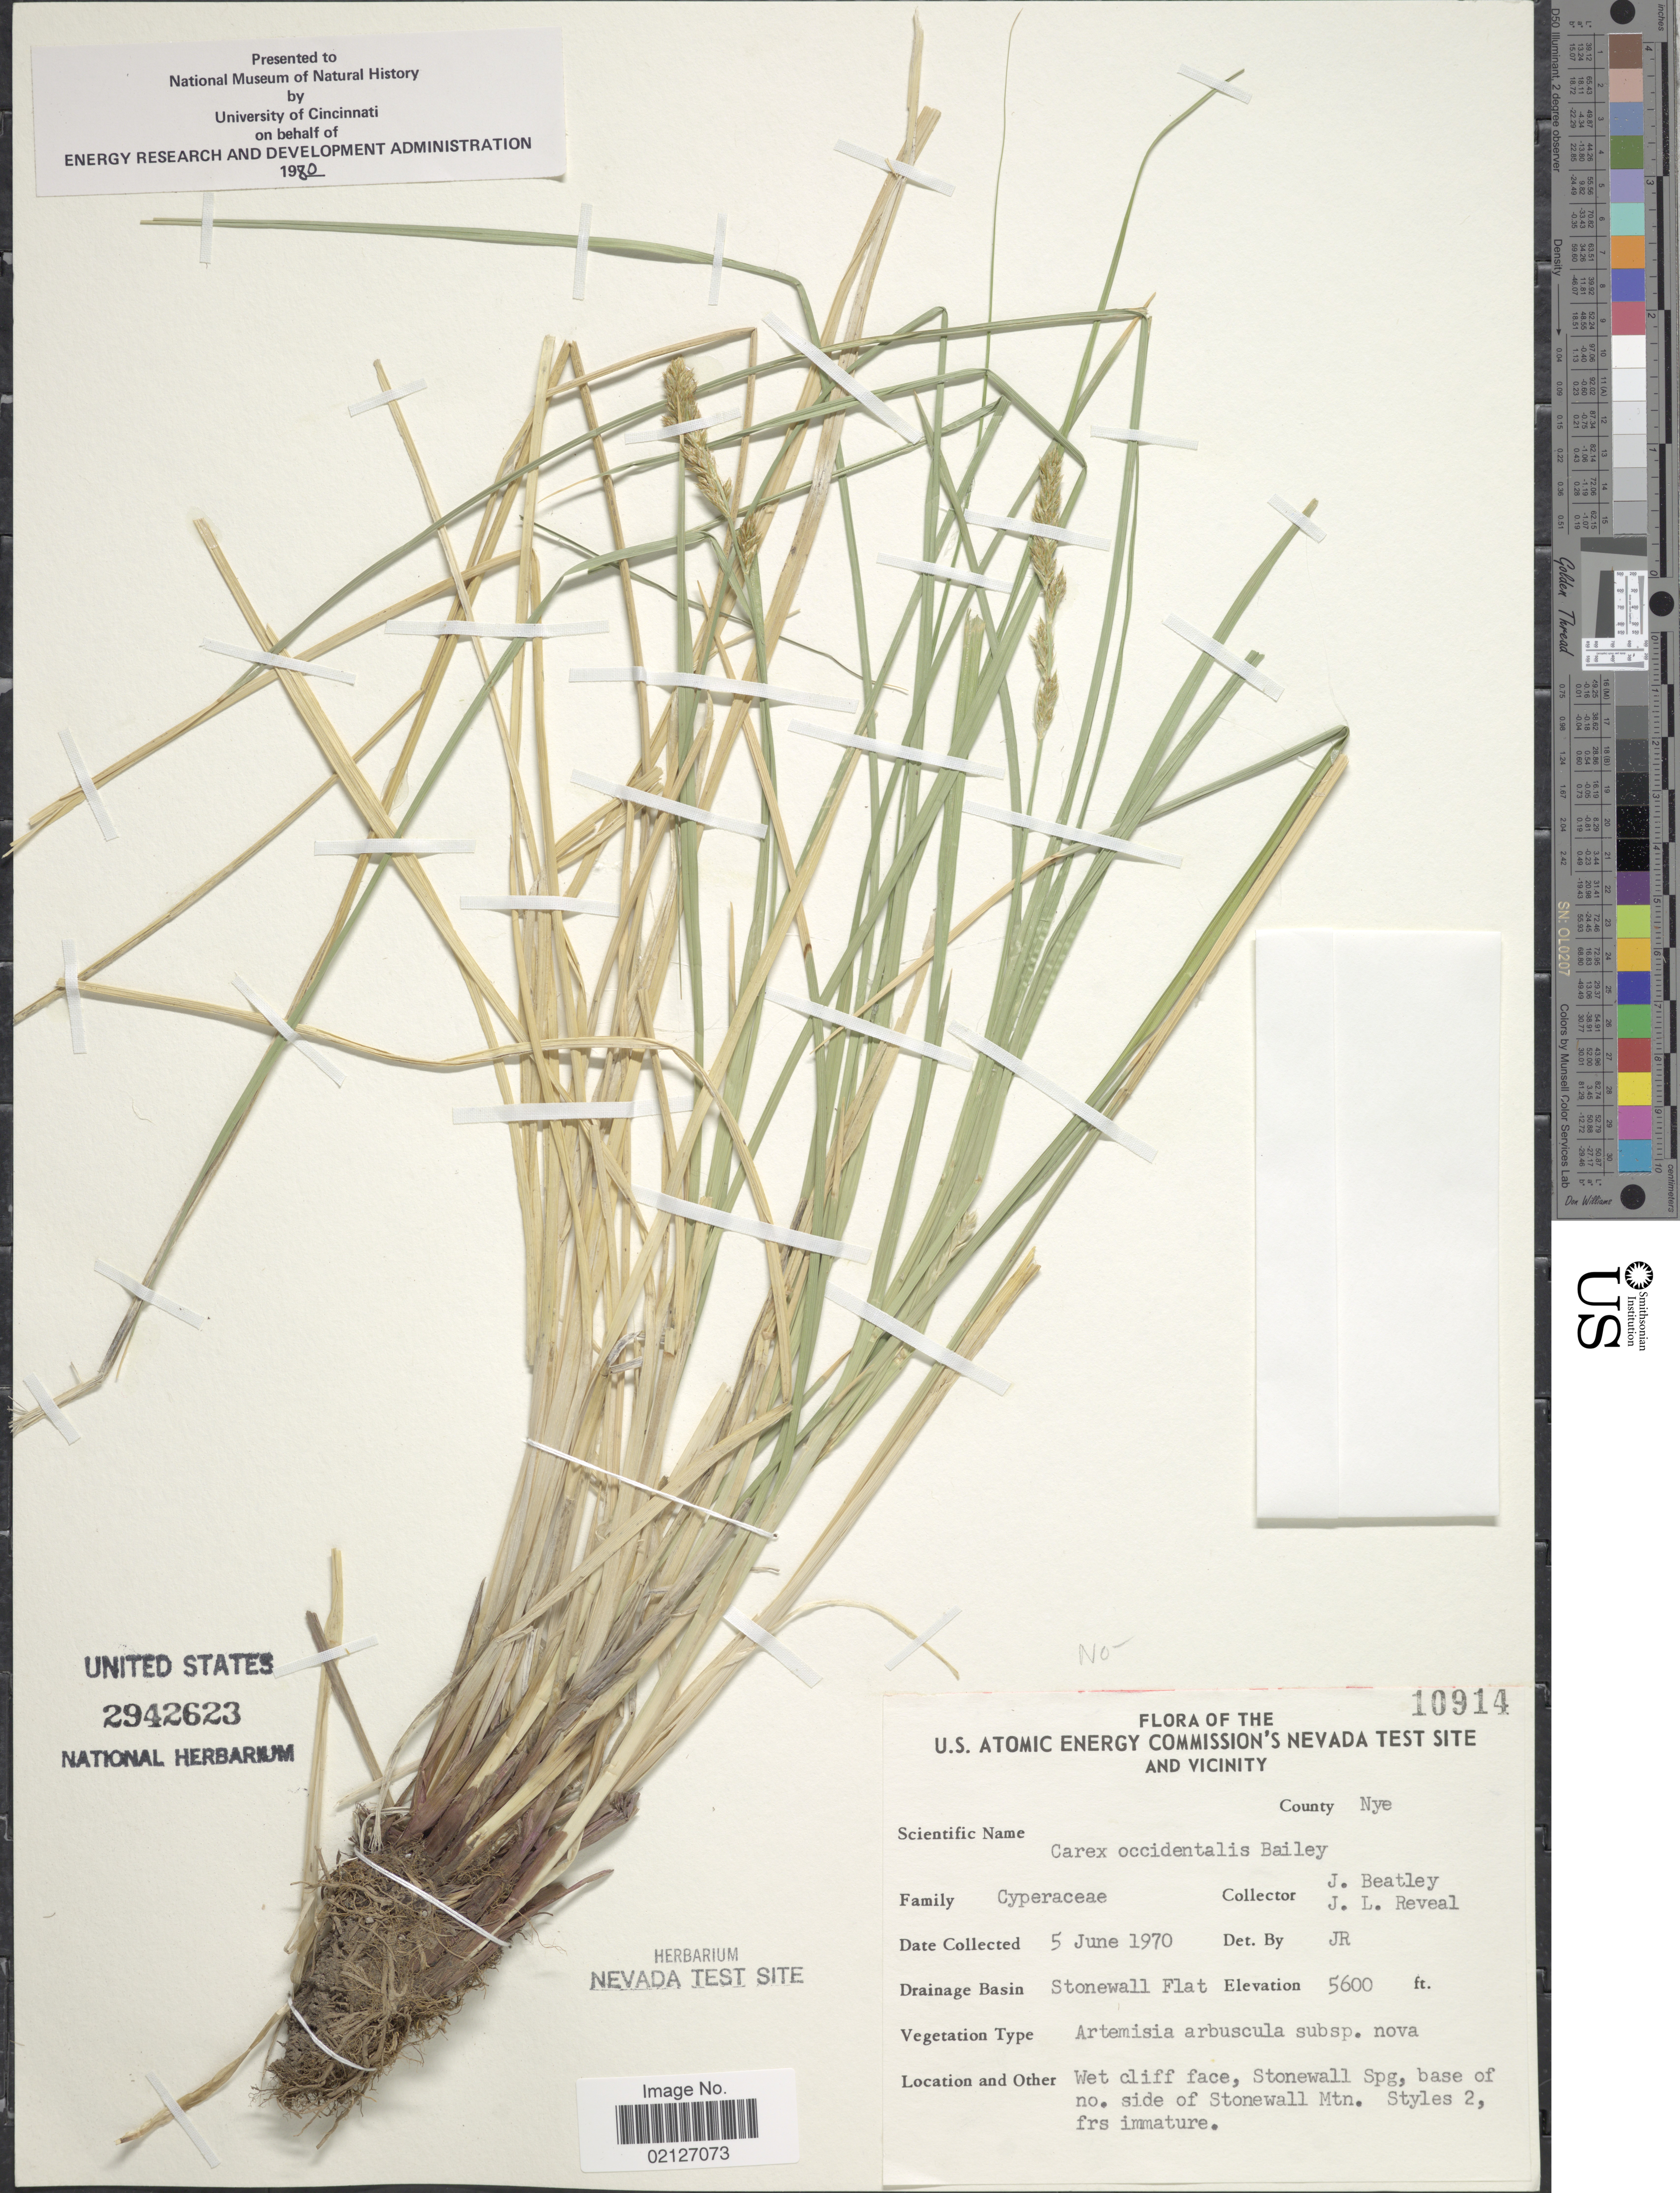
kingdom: Plantae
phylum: Tracheophyta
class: Liliopsida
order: Poales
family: Cyperaceae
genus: Carex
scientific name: Carex occidentalis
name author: L.H. Bailey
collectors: J. C. Beatley & J. L. Reveal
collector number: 10914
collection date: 1970-06-05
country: United States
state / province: Nevada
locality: Nevada Test Site and vicinity, County Nye, Stonewall Flatt, wet cliff face, Stonewall Spg, base of no. side of Stonewall Mtn.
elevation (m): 1707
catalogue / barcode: US 2942623